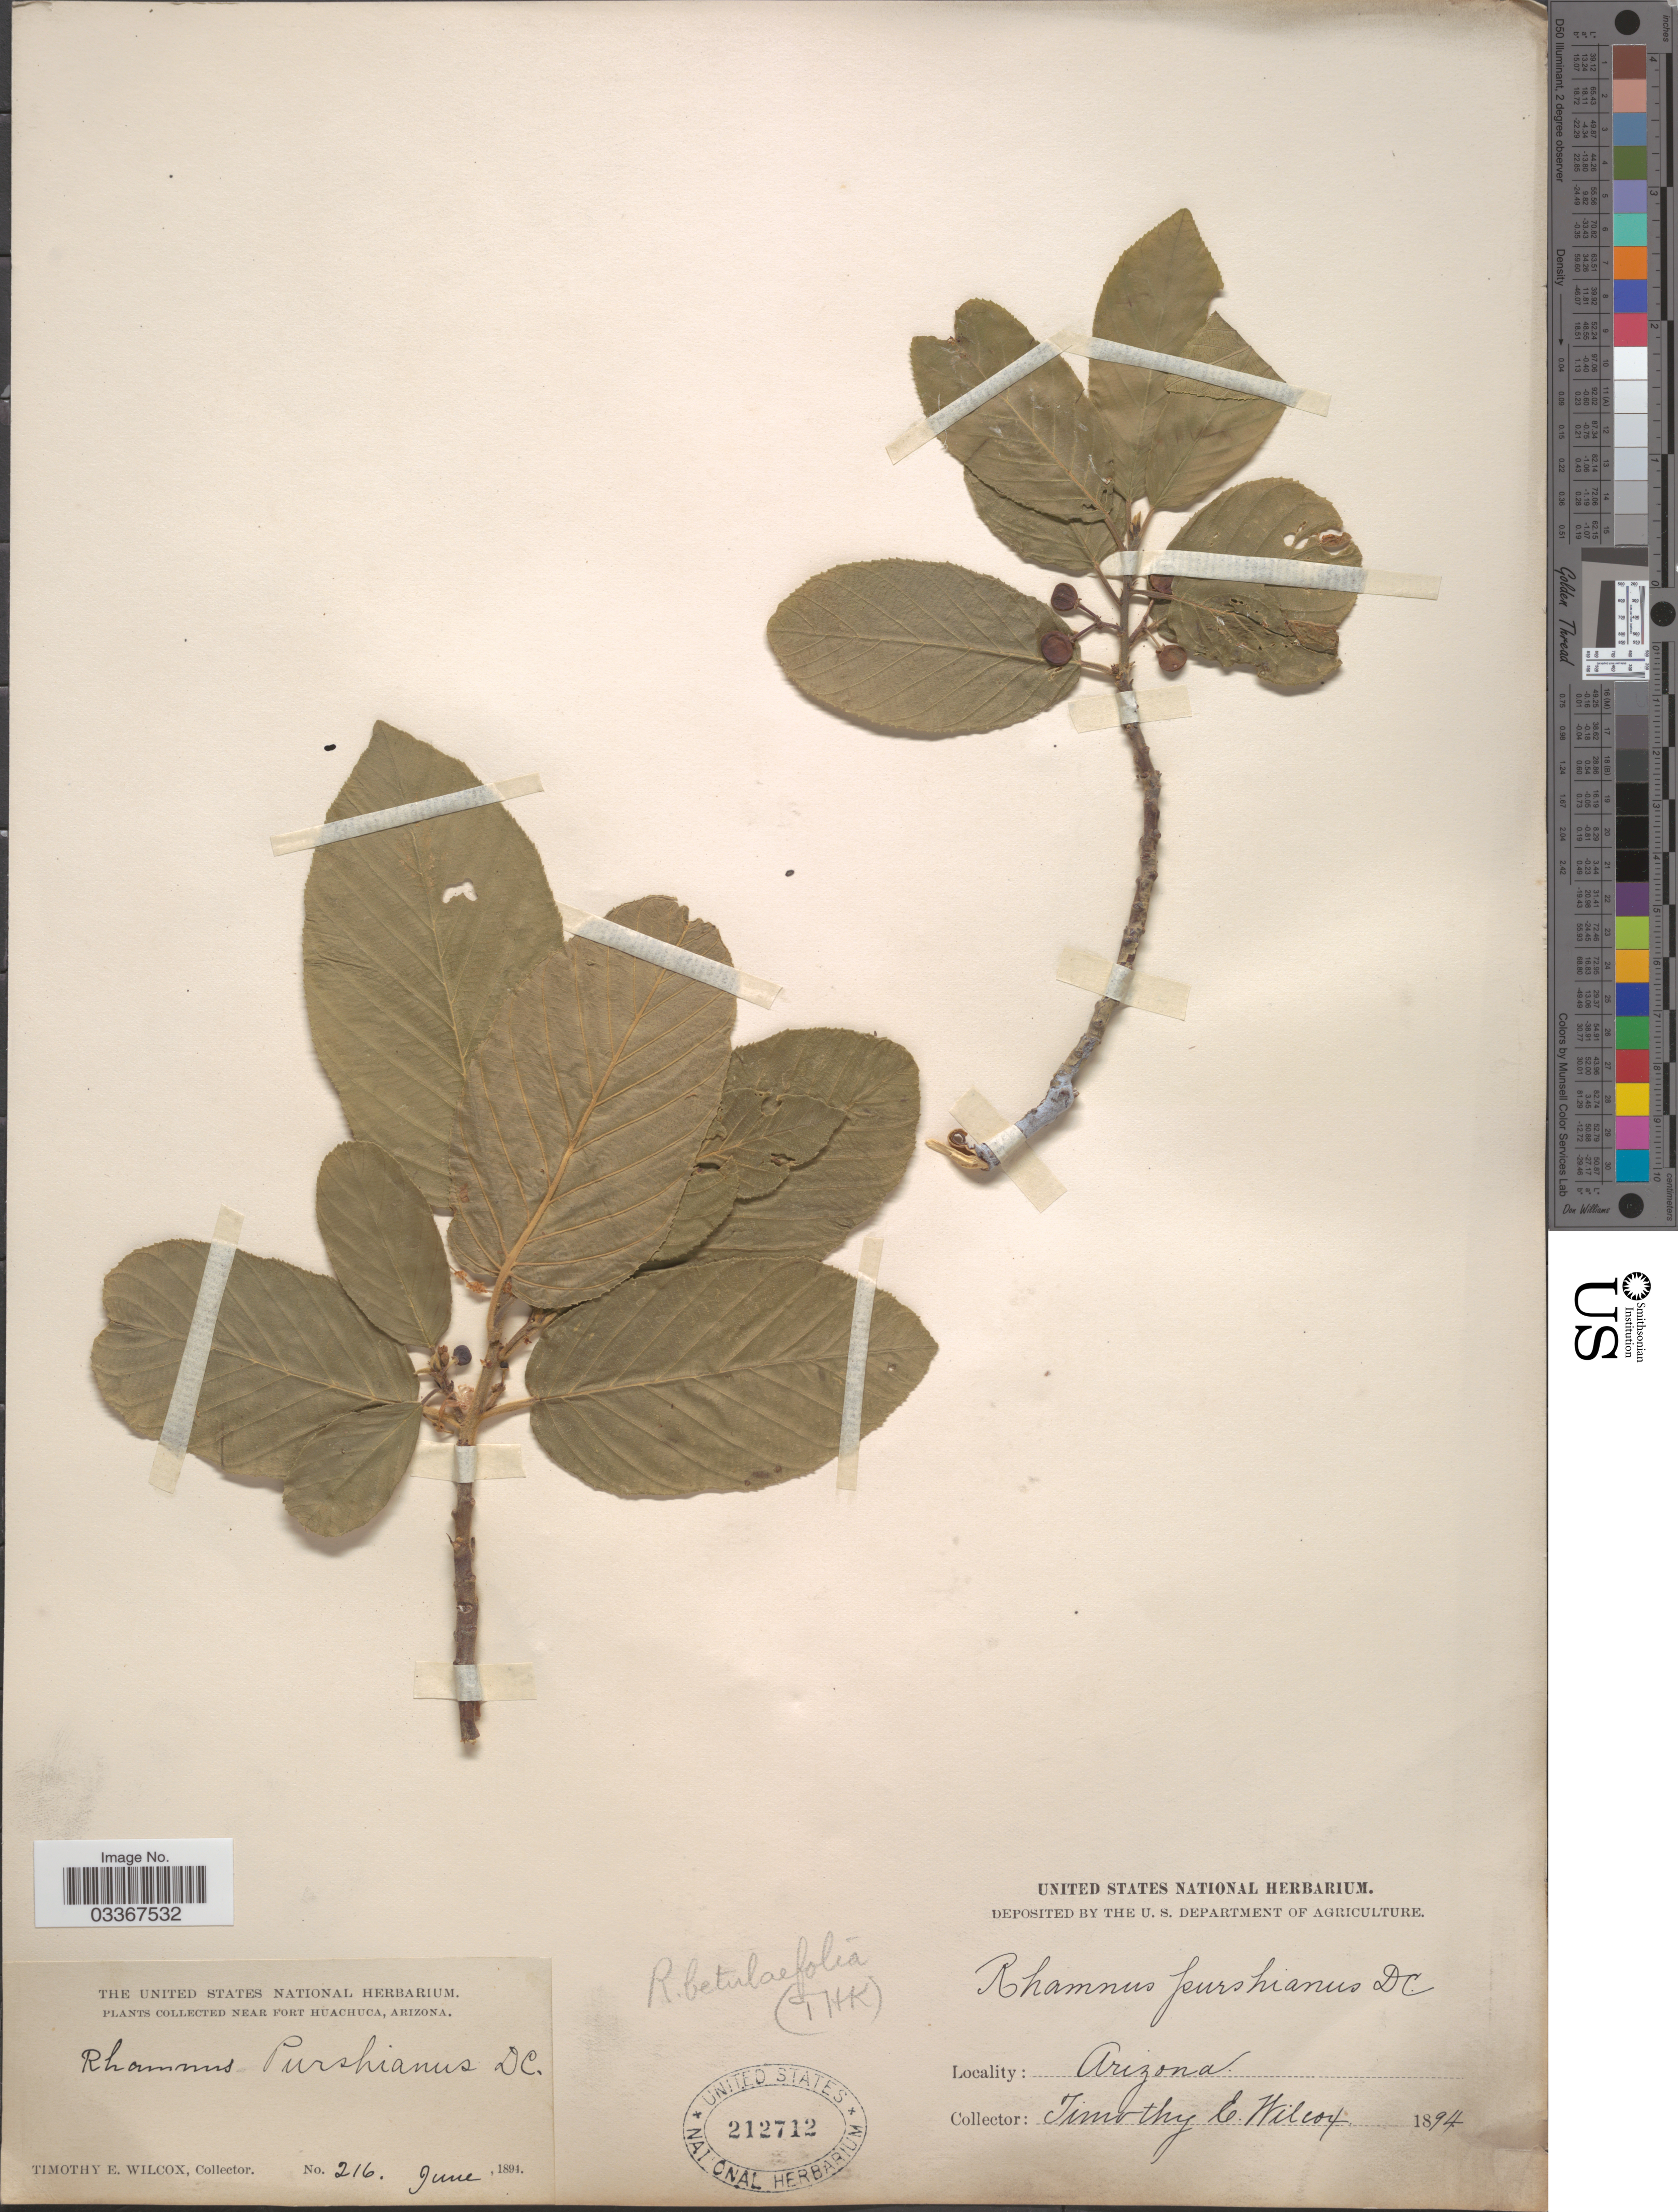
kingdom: Plantae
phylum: Tracheophyta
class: Magnoliopsida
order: Rosales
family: Rhamnaceae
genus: Frangula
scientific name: Frangula betulifolia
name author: (Greene) Grubov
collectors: T. E. Wilcox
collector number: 216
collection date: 1894-06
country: United States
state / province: Arizona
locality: Near Fort Huachuca.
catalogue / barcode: US 212712